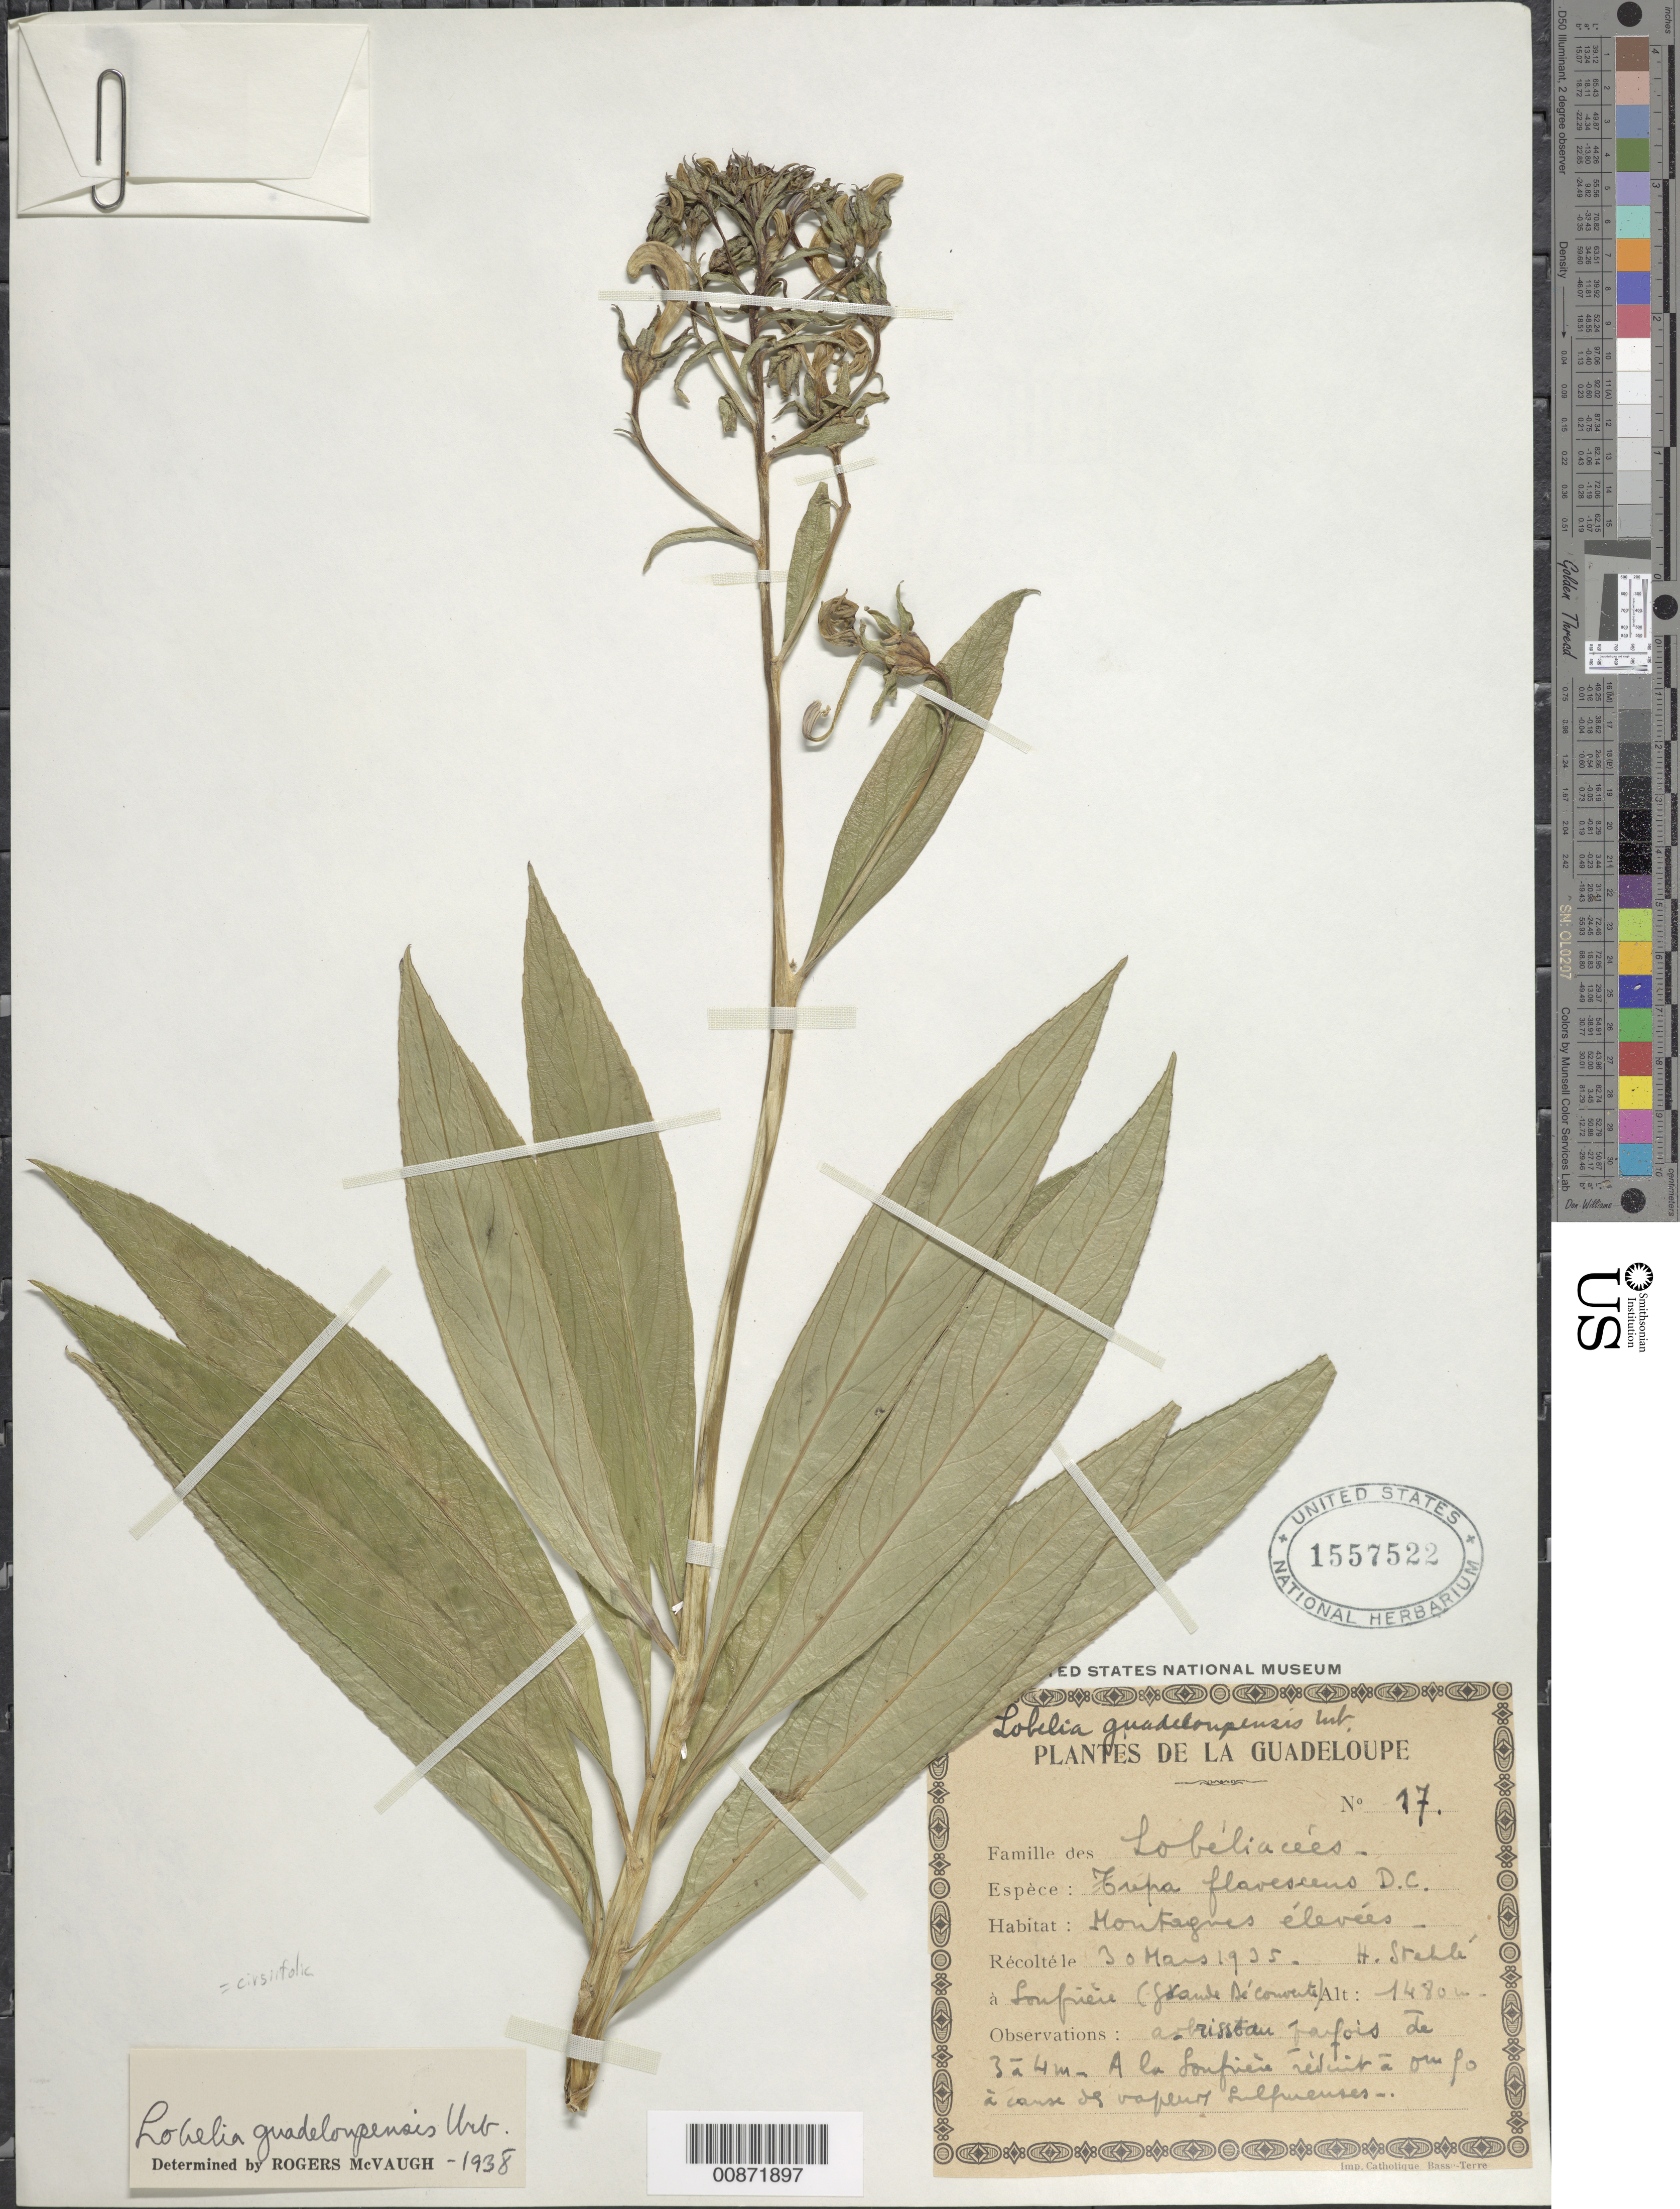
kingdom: Plantae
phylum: Tracheophyta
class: Magnoliopsida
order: Asterales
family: Campanulaceae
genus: Lobelia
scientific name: Lobelia cirsiifolia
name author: Lam.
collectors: H. Stehlé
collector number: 17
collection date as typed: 30 Mar 1935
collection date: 1935-03-30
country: Guadeloupe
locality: Soufrière (Grande Découverte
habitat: Montagnes élevées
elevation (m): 1480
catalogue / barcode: US 1557522